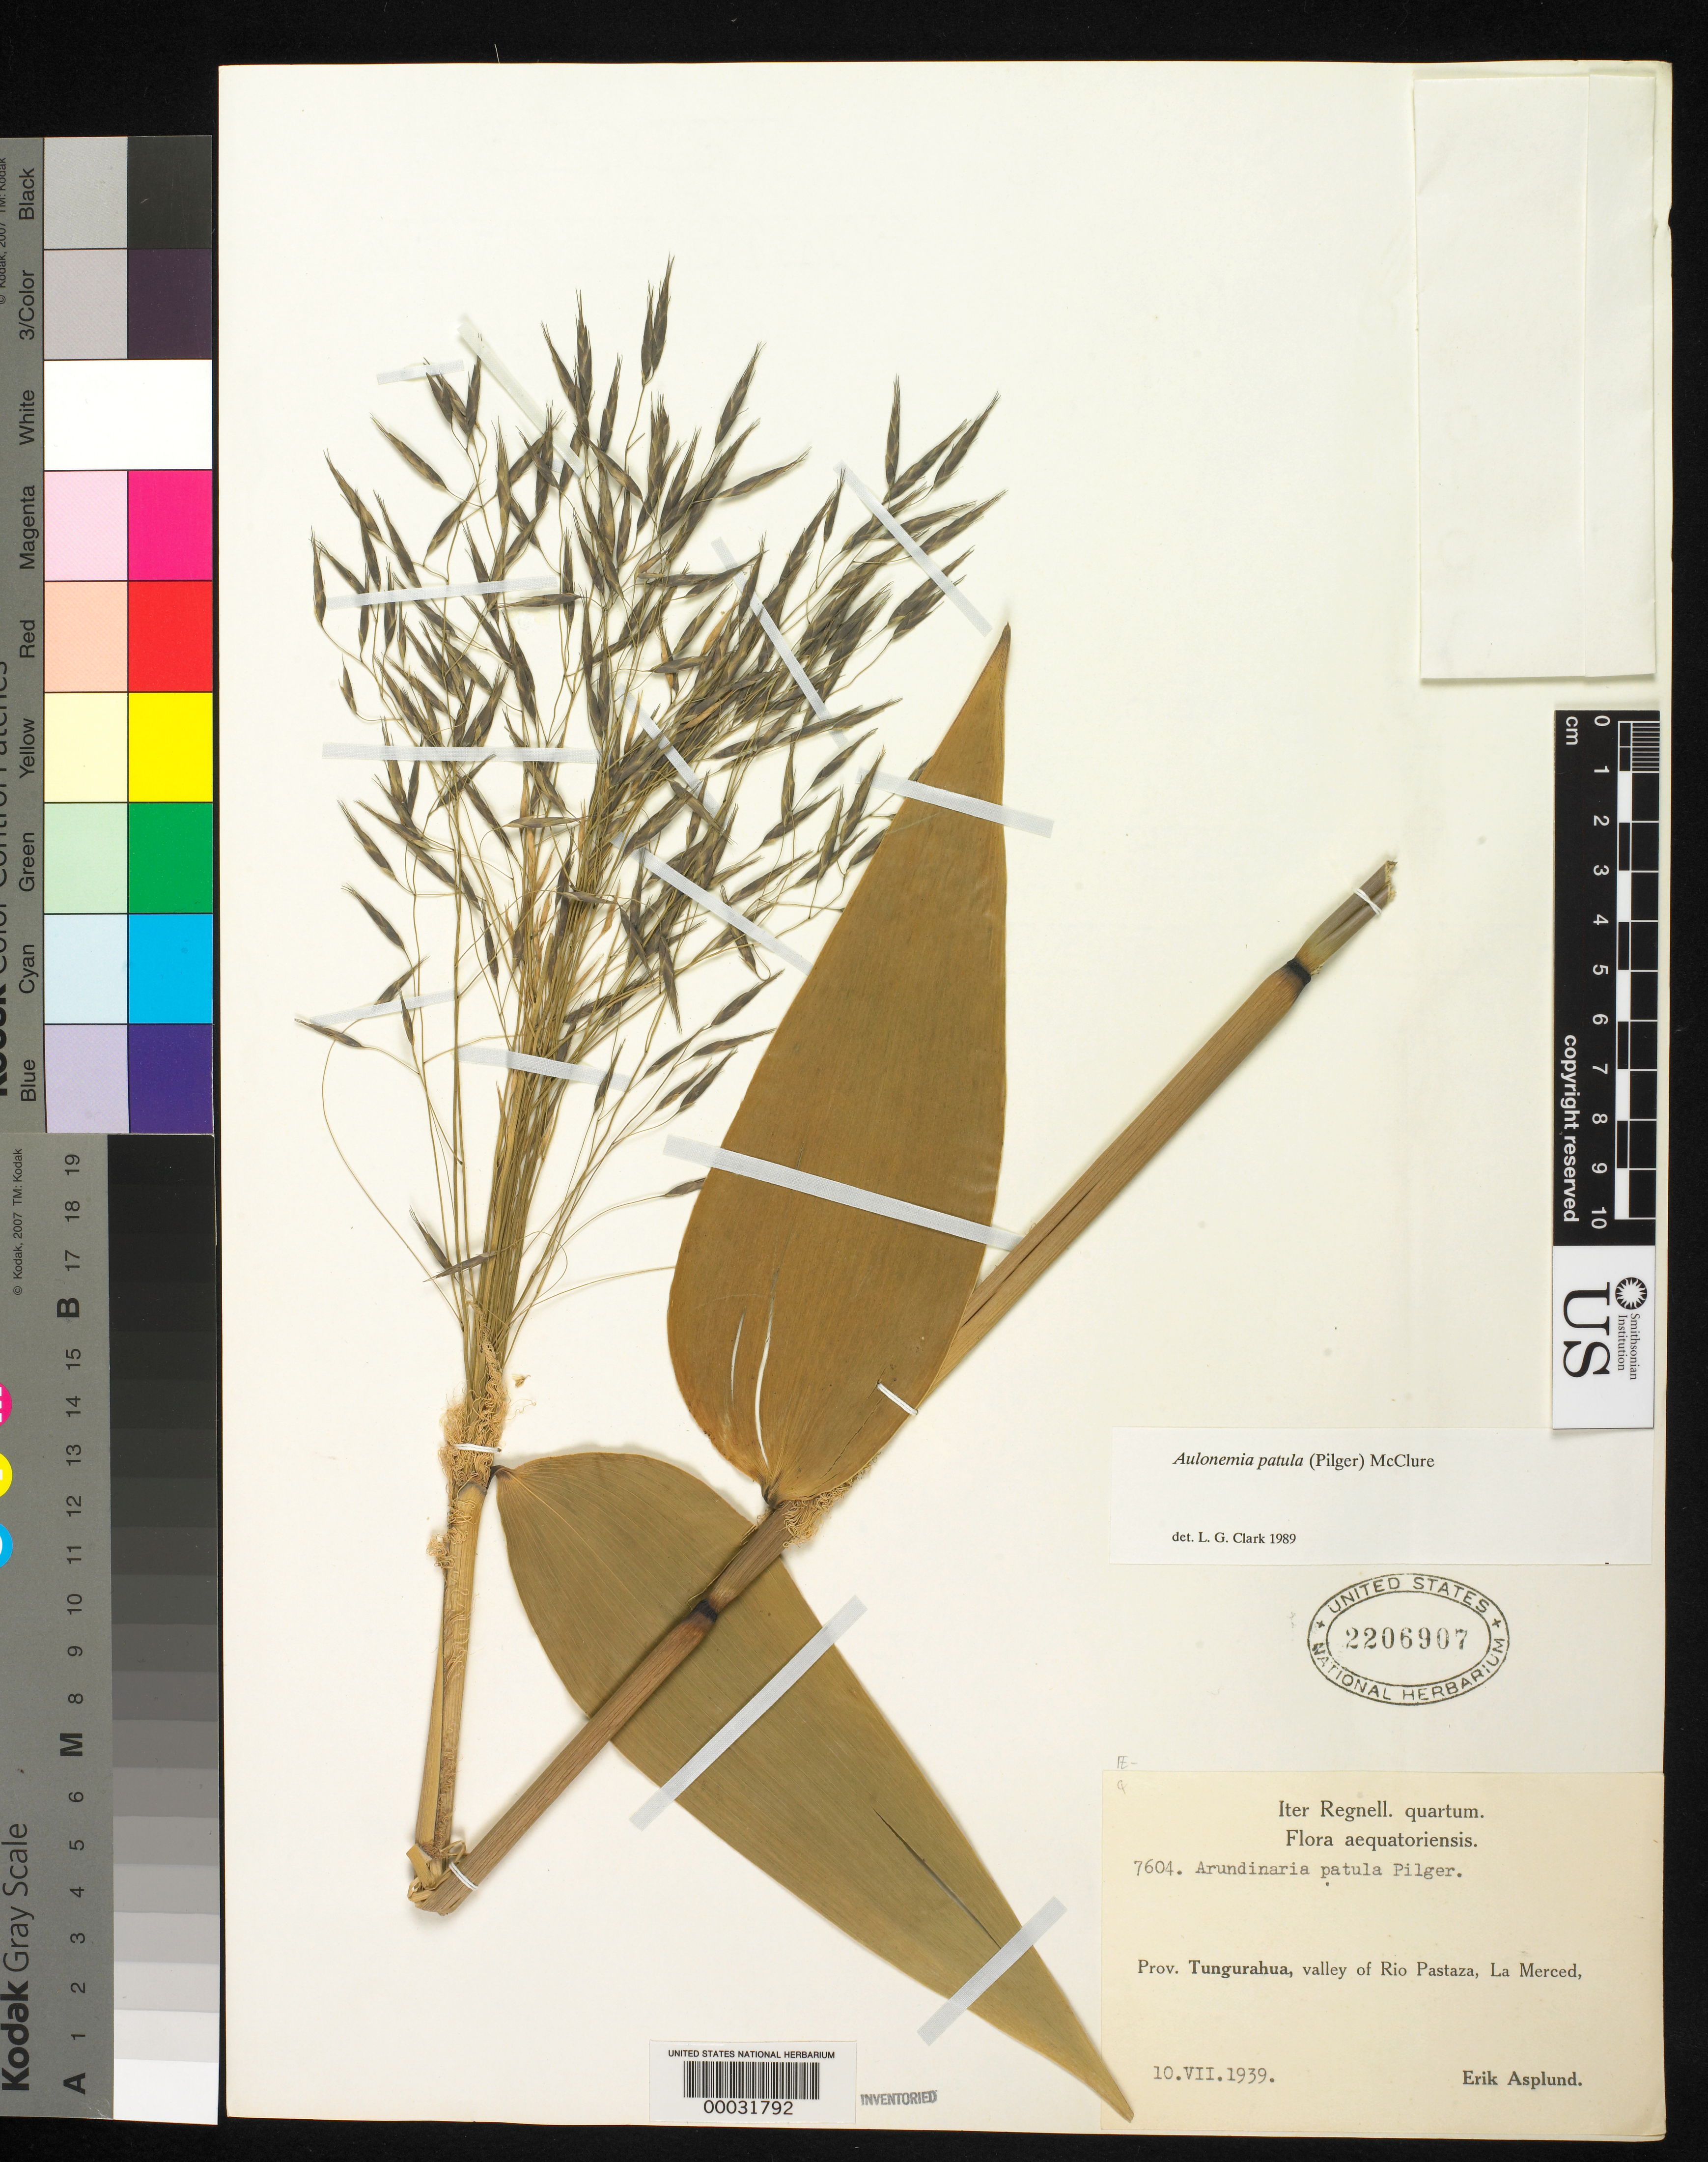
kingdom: Plantae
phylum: Tracheophyta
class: Liliopsida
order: Poales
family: Poaceae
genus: Aulonemia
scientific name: Aulonemia patula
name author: (Pilg.) McClure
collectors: E. Asplund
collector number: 7604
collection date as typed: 10 Jul 1939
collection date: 1939-07-10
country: Ecuador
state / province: Tungurahua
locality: Rio pastaza Valley, la merced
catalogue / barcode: US 2206907